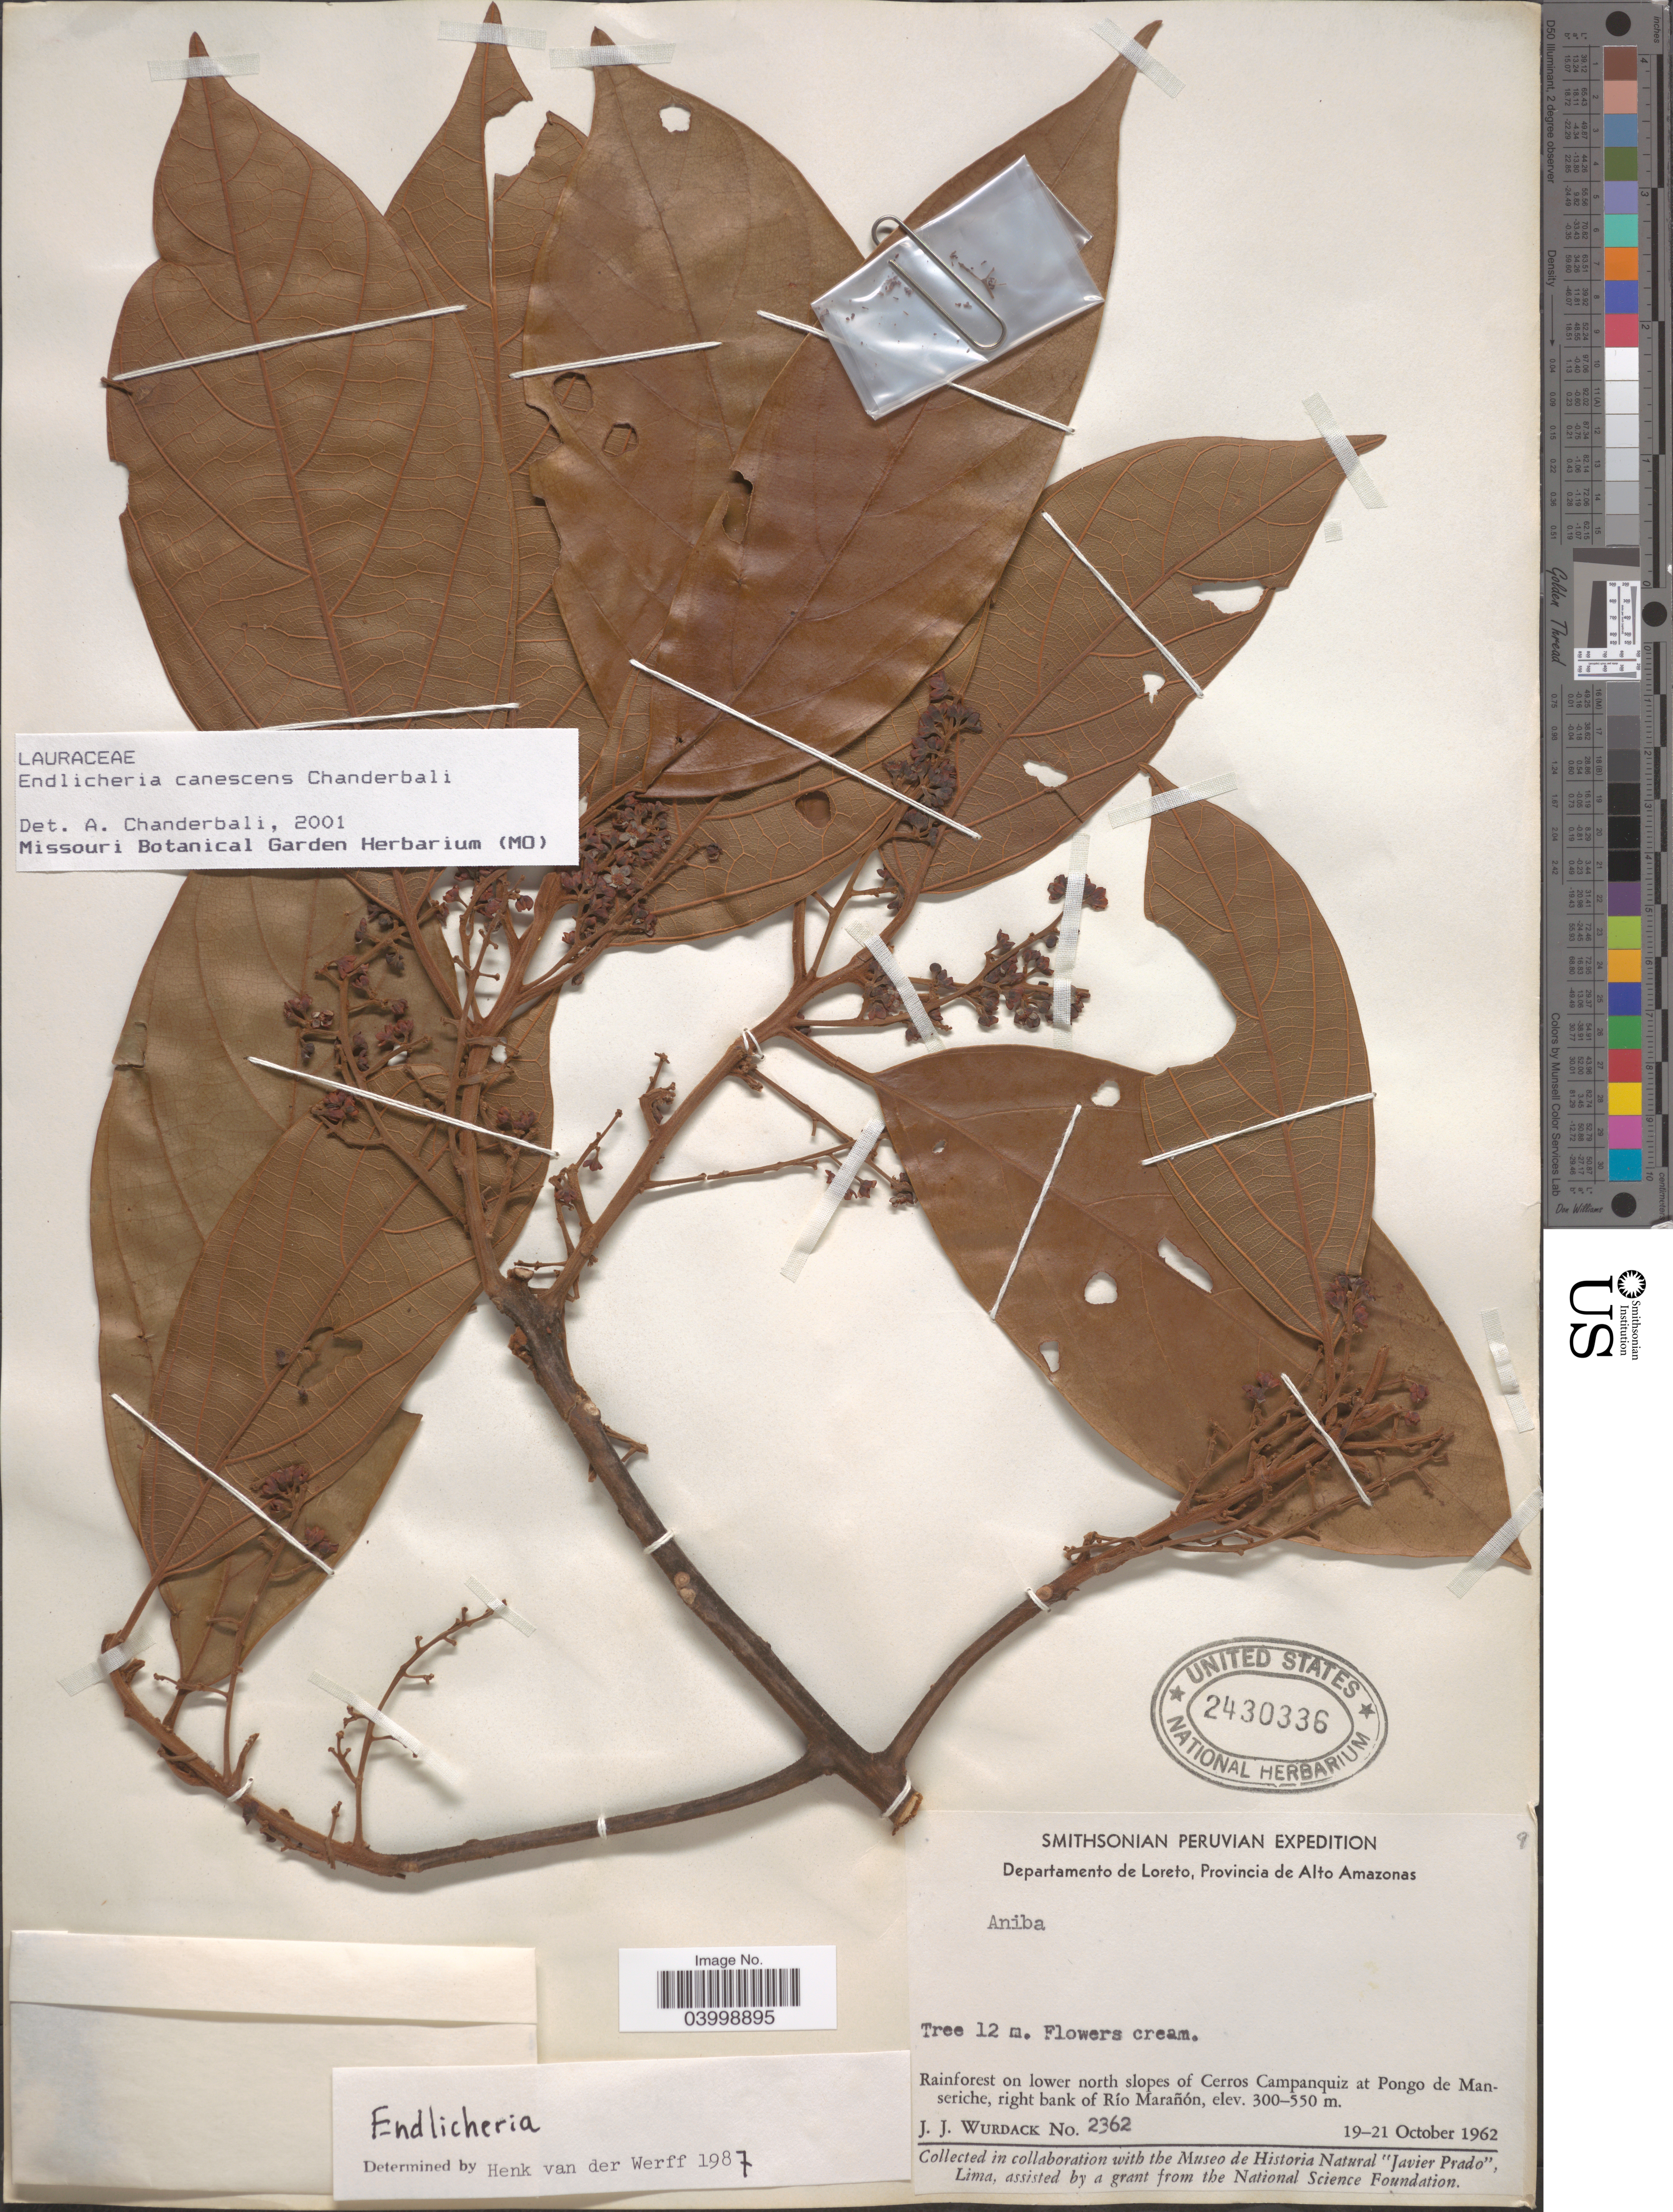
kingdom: Plantae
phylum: Tracheophyta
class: Magnoliopsida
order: Laurales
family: Lauraceae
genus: Endlicheria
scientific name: Endlicheria canescens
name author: Chanderb.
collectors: J. J. Wurdack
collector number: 2362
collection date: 1962-10-19/1962-10-21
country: Peru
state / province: Loreto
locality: Departamento de Loreto, Provincia de Alto Amazonas. Rainforest on lower north slopes of Cerros Campanquiz at Pongo de Manseriche, right bank of Río Marañón.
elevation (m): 300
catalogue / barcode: US 2430336